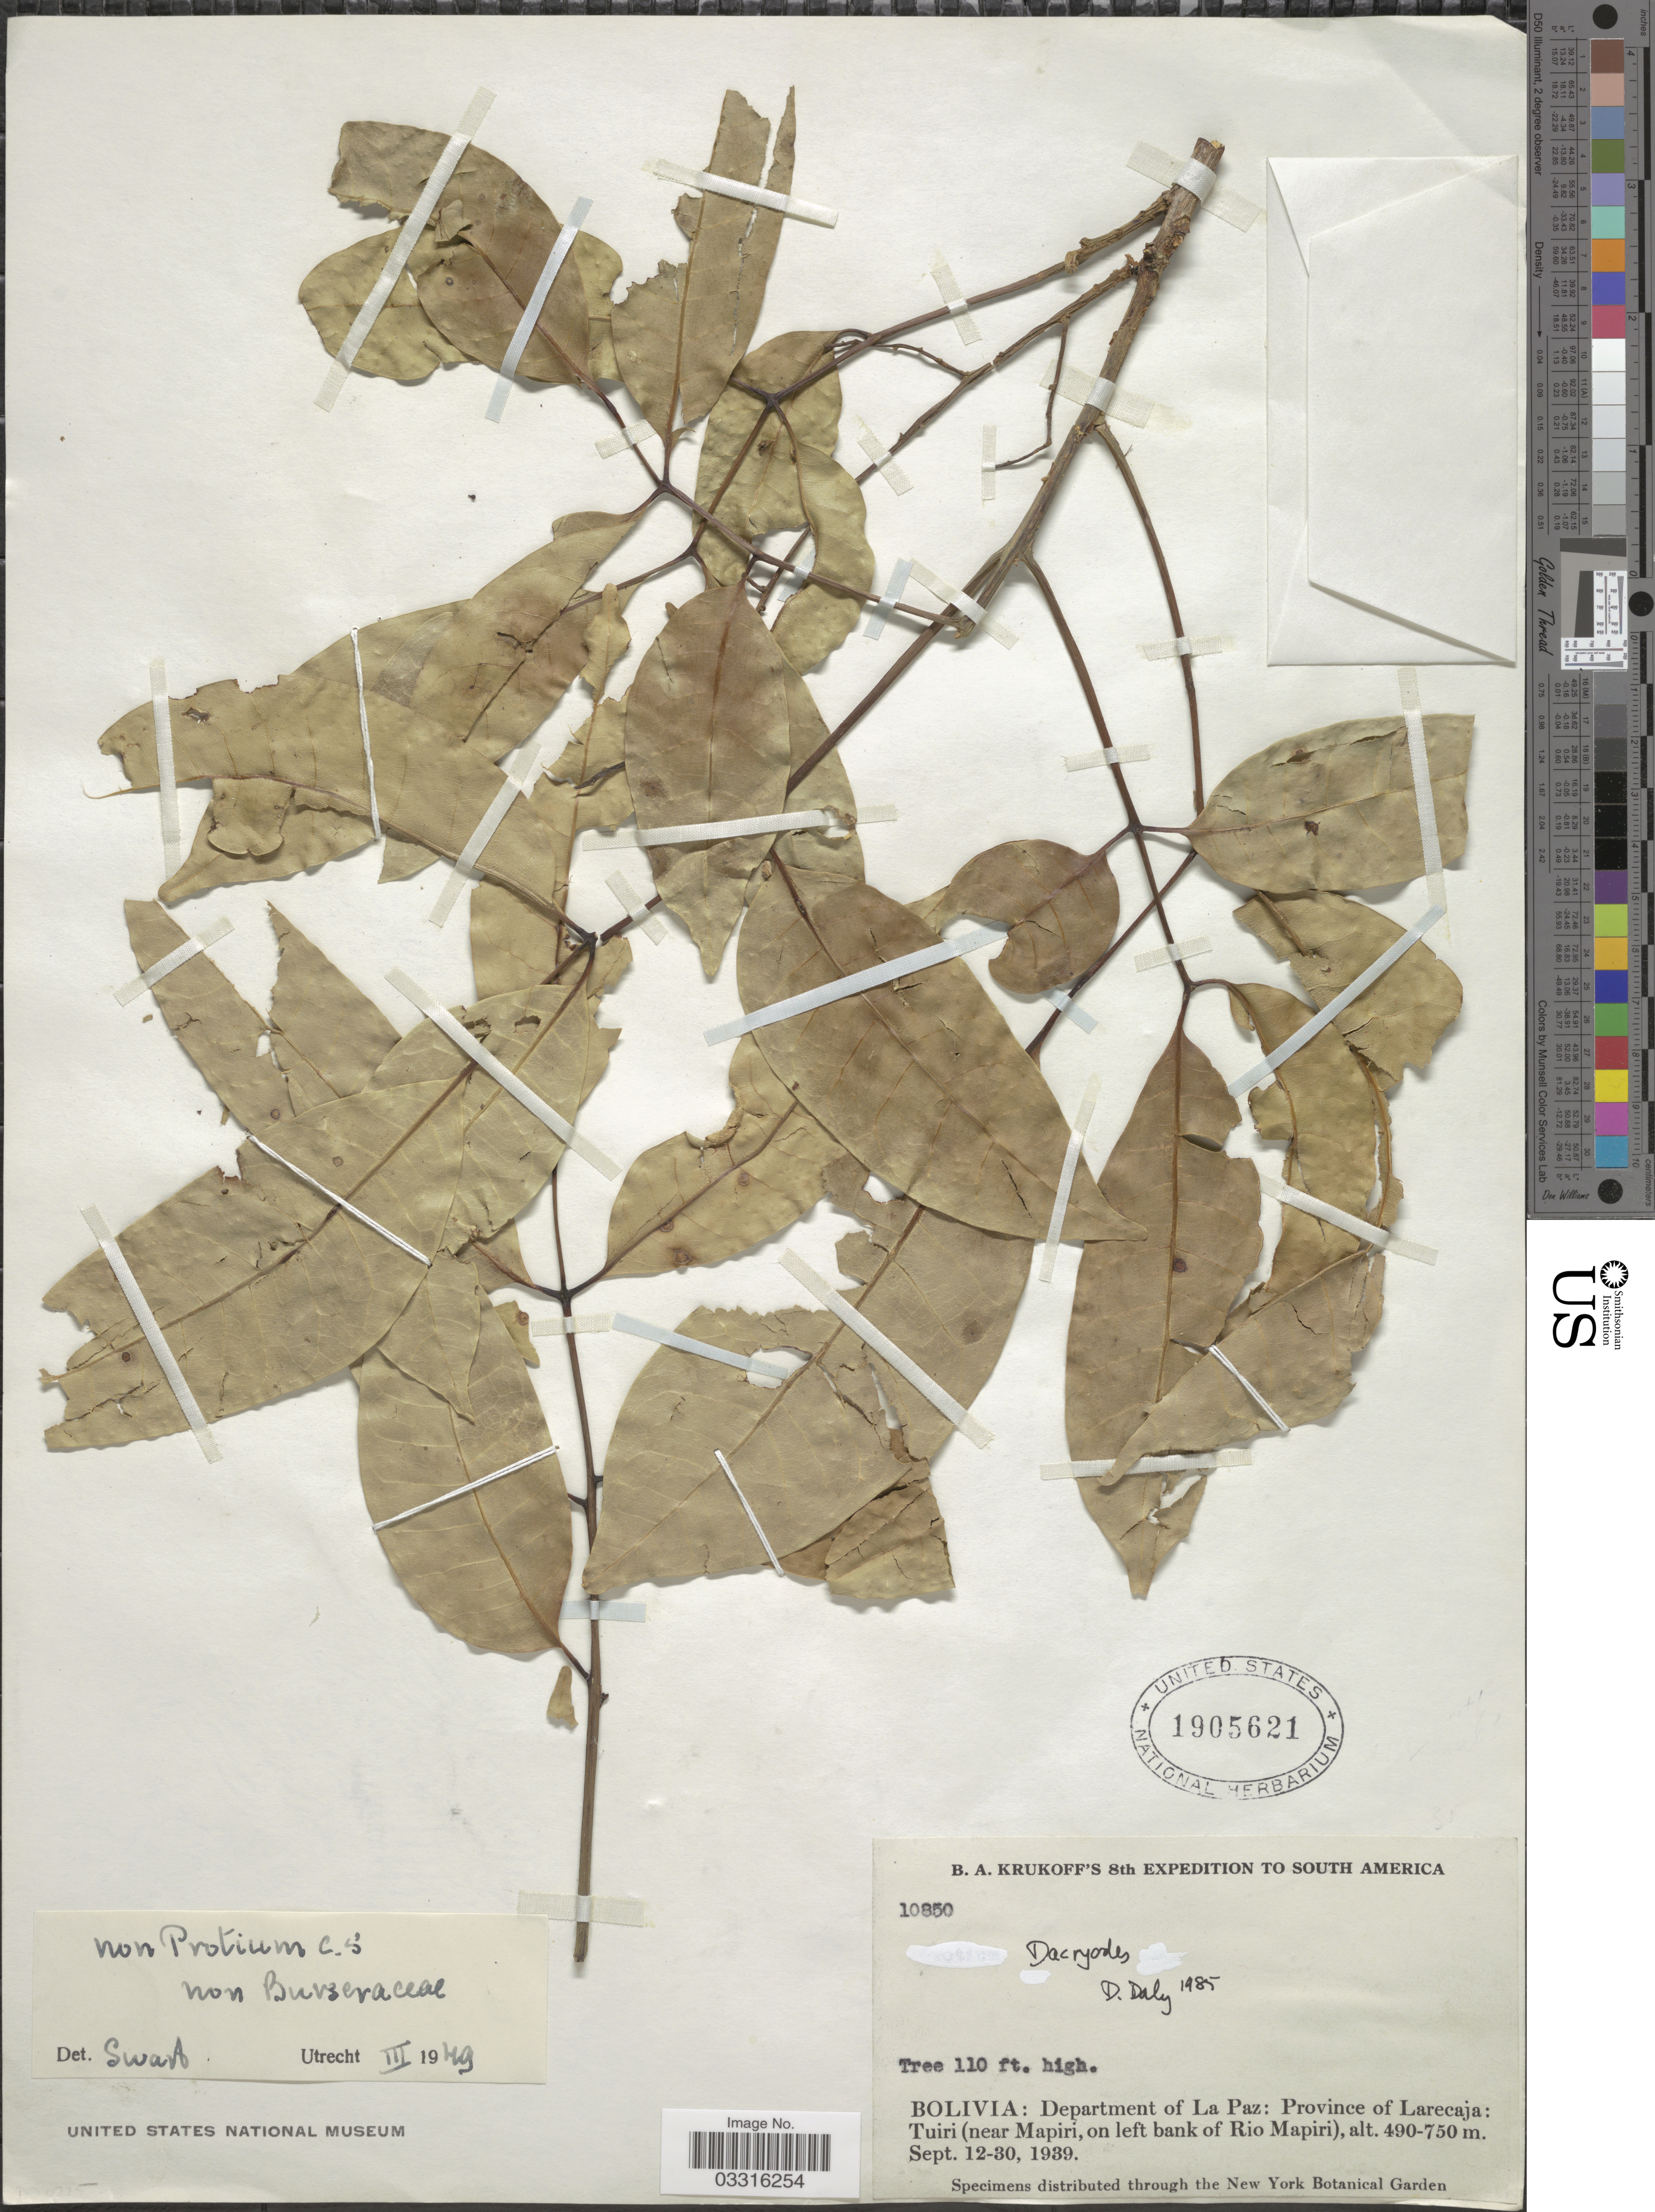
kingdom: Plantae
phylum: Tracheophyta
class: Magnoliopsida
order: Sapindales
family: Burseraceae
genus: Dacryodes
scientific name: Dacryodes sp.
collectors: B. A. Krukoff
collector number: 10850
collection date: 1939-09-12/1939-09-30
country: Bolivia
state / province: La Paz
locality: Department of La Paz: Province of Larecaja: Tuiri (near Mapiri, on left bank of Rio Mapiri).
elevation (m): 490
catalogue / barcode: US 1905621